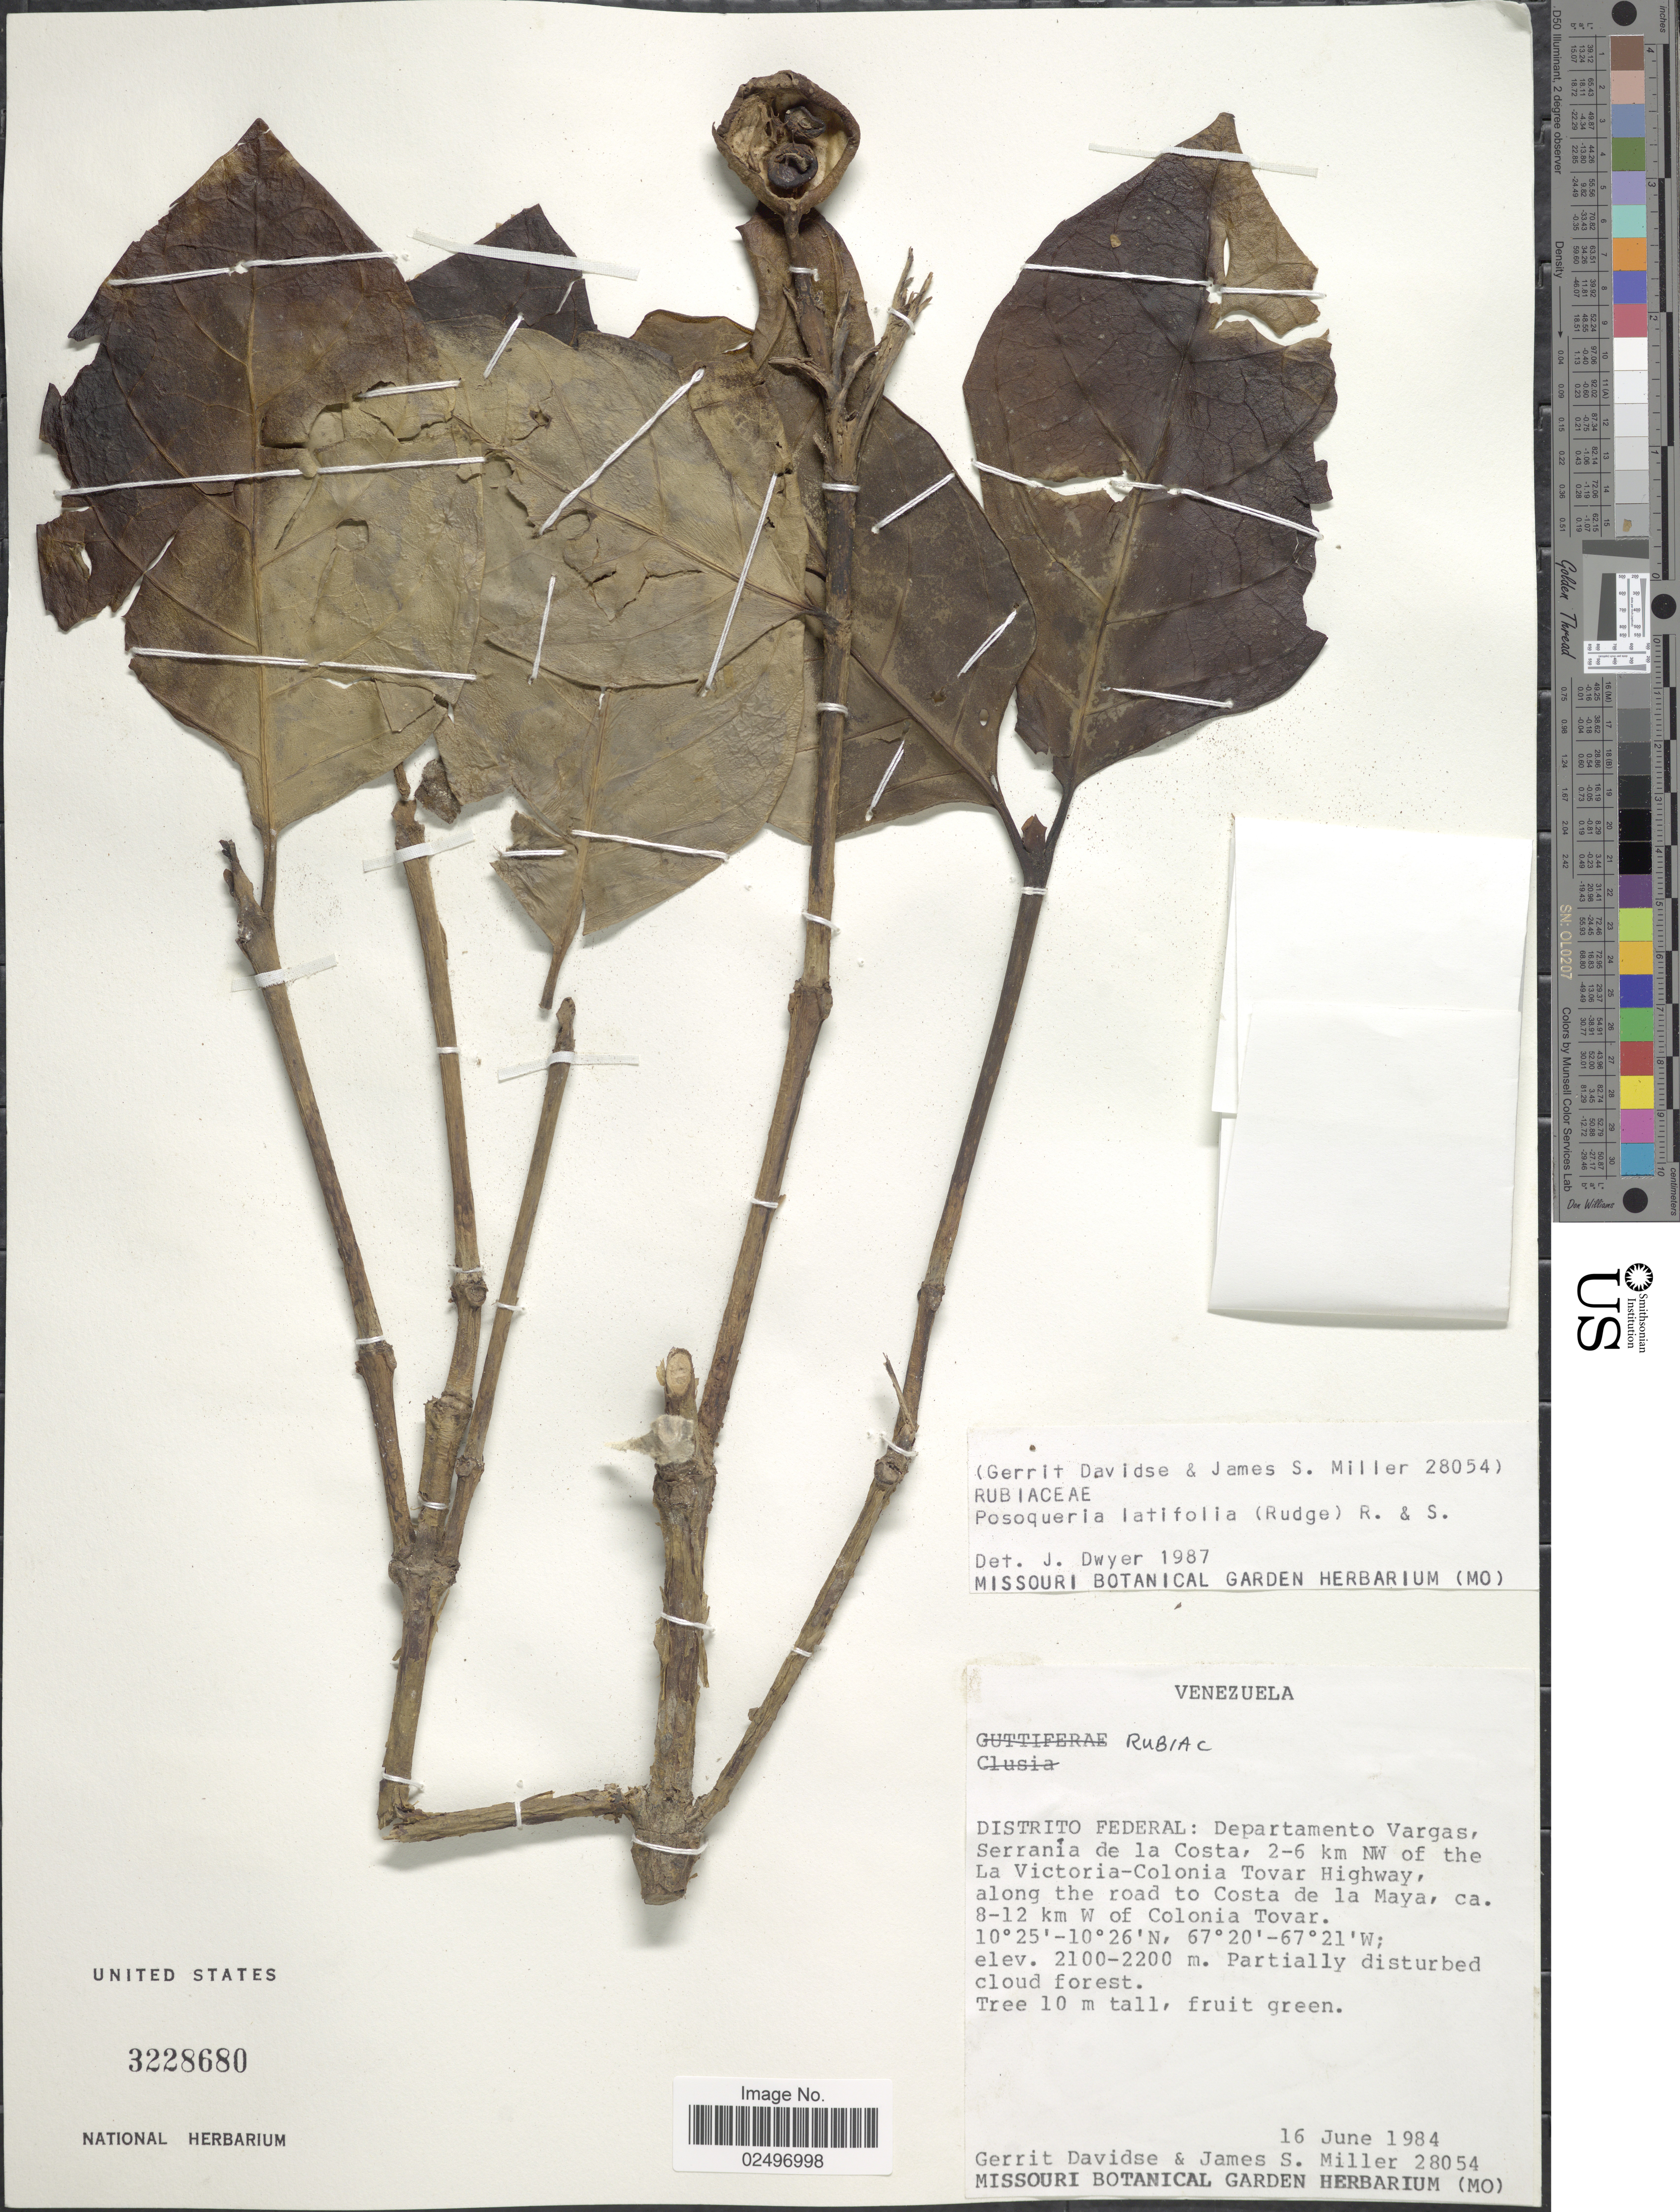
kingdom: Plantae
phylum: Tracheophyta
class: Magnoliopsida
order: Gentianales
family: Rubiaceae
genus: Posoqueria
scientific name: Posoqueria latifolia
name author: (Rudge) Roem. & Schult.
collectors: G. Davidse & J. S. Miller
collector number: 28054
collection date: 1984-06-16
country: Venezuela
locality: Distrito Federal: Departamento Vargas, Serranía de la Costa, 2-6 km NW of the La Victoria-Colonia Tovar Highway, along the road to Costa de la Maya, ca. 8-12 km W of Colonia Tovar. Partially disturbed cloud forest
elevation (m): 2100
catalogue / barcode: US 3228680